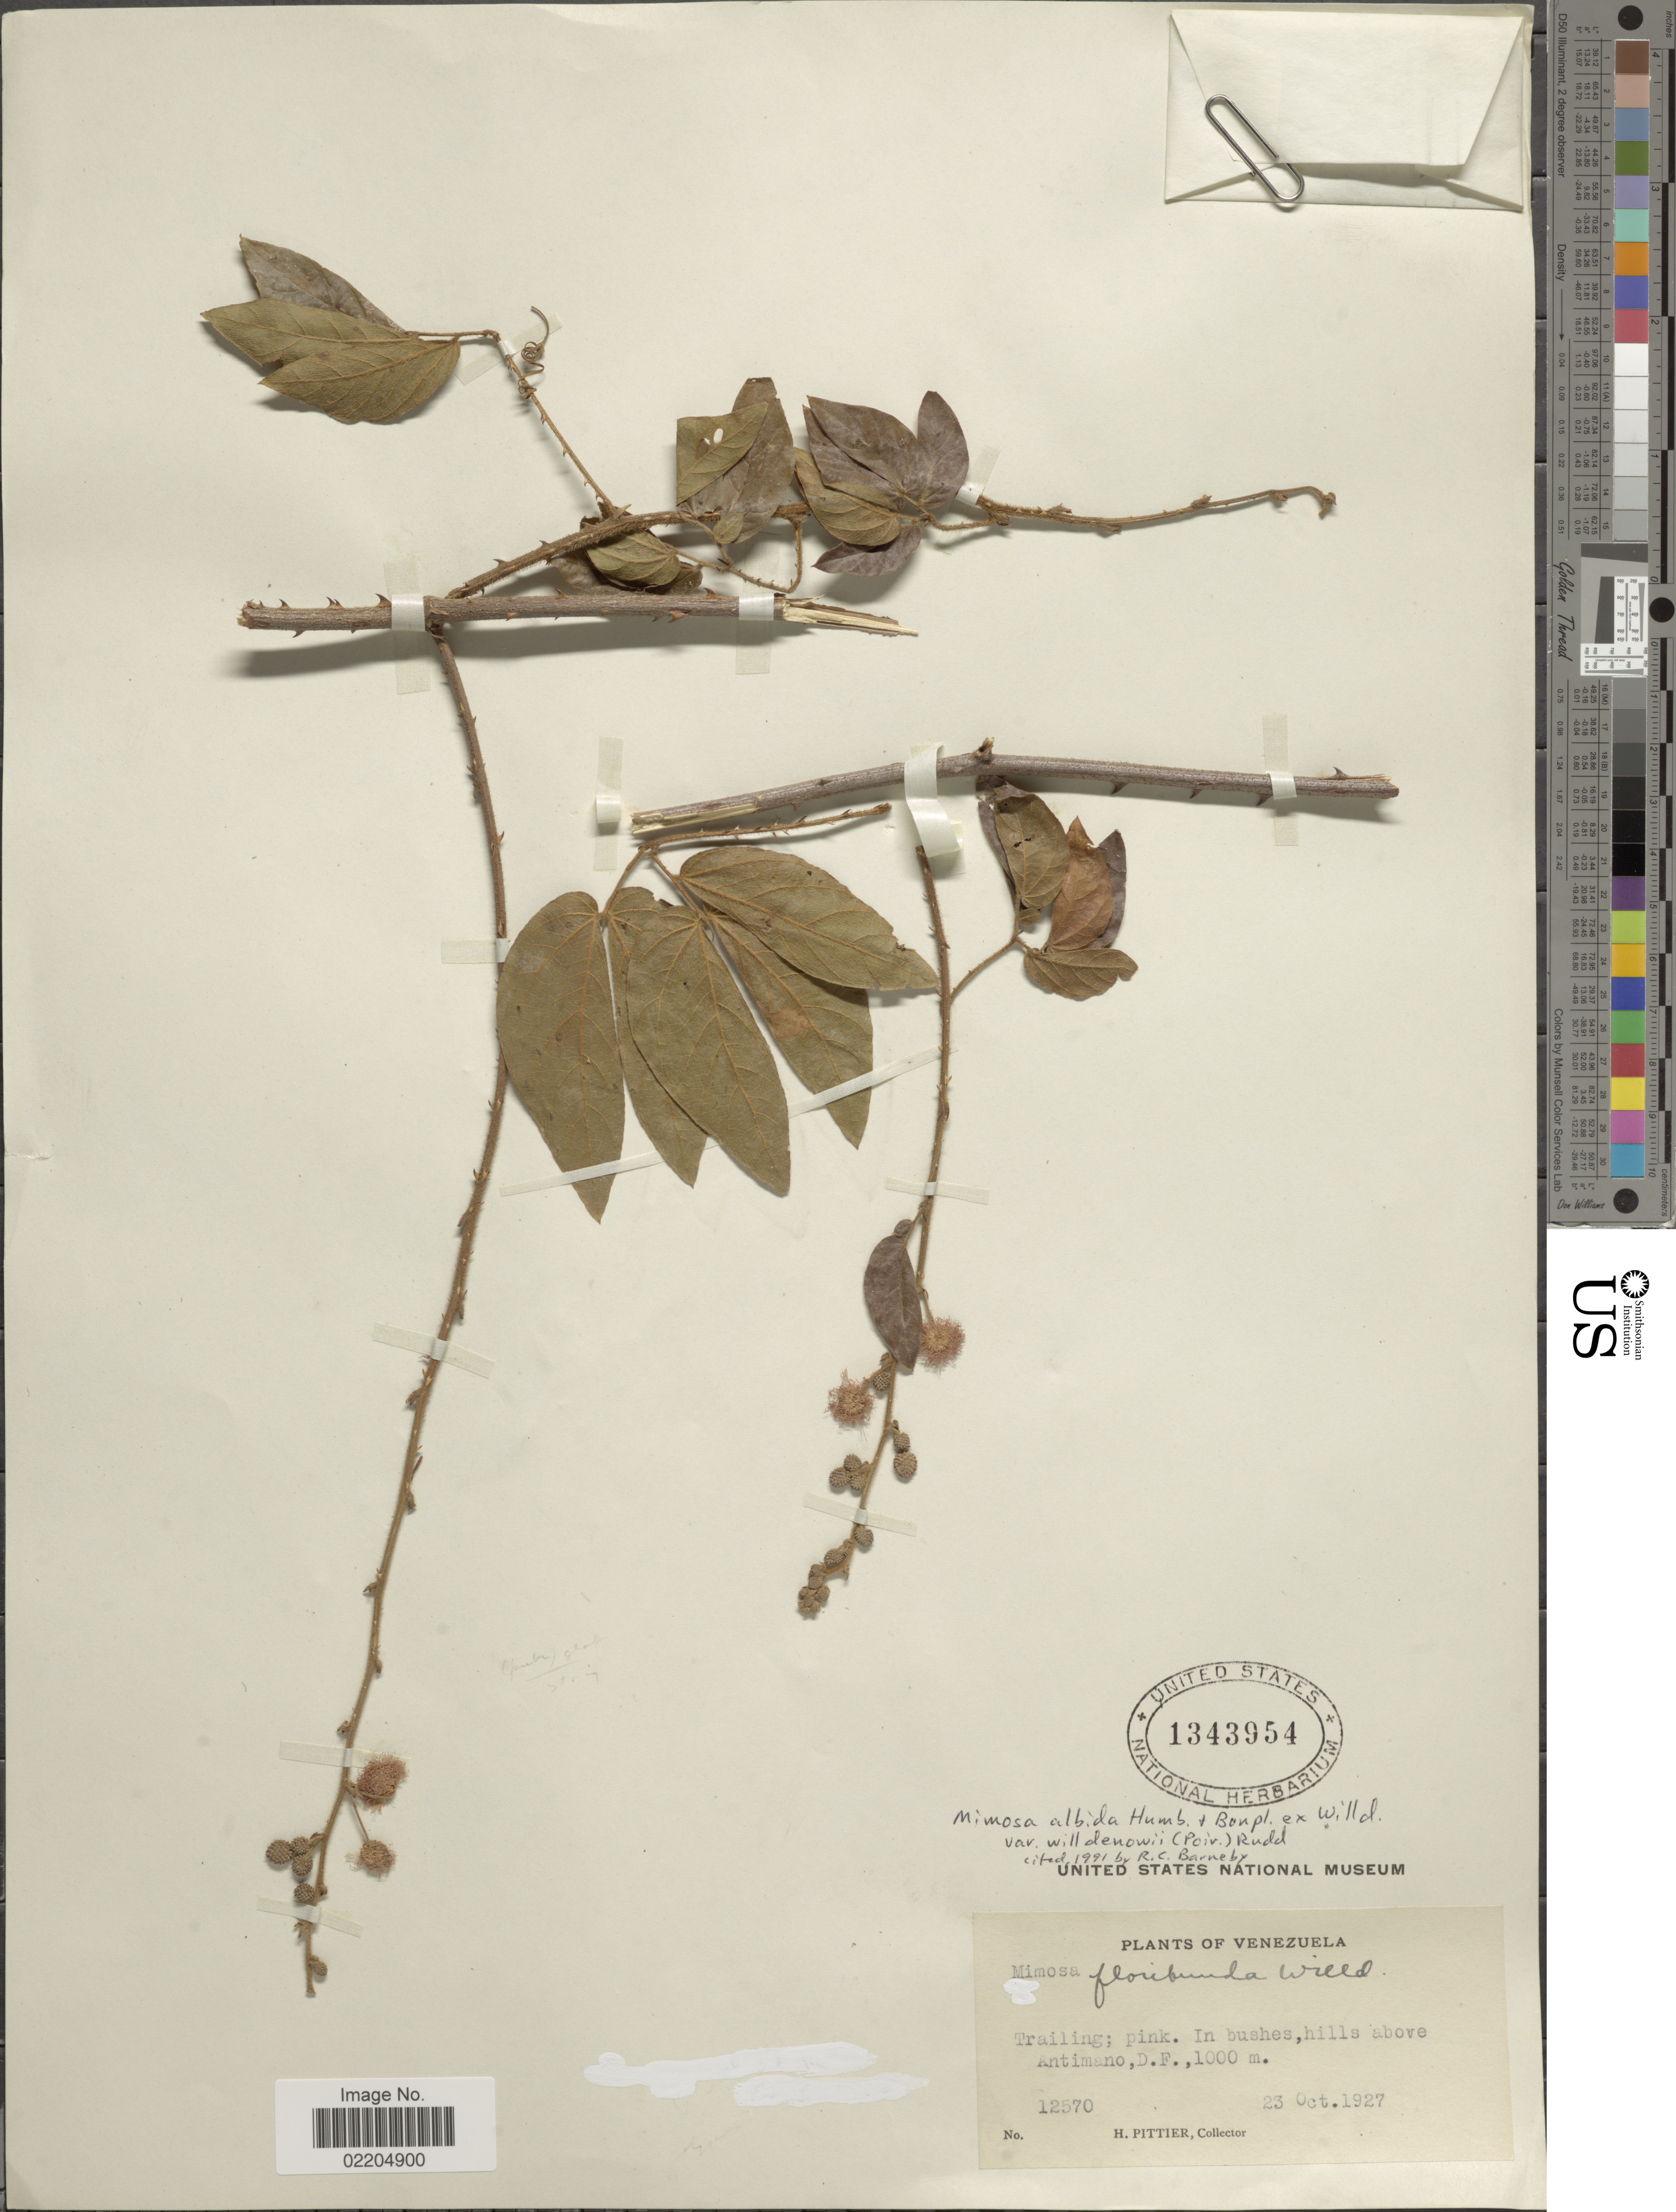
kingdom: Plantae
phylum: Tracheophyta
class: Magnoliopsida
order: Fabales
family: Fabaceae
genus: Mimosa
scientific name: Mimosa albida var. willdenowii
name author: (Poir.) Rudd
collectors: H. F. Pittier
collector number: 12570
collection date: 1927-10-23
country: Venezuela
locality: Trailing; pink. In bushes, hills above Antimano, D.F.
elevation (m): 1000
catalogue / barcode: US 1343954